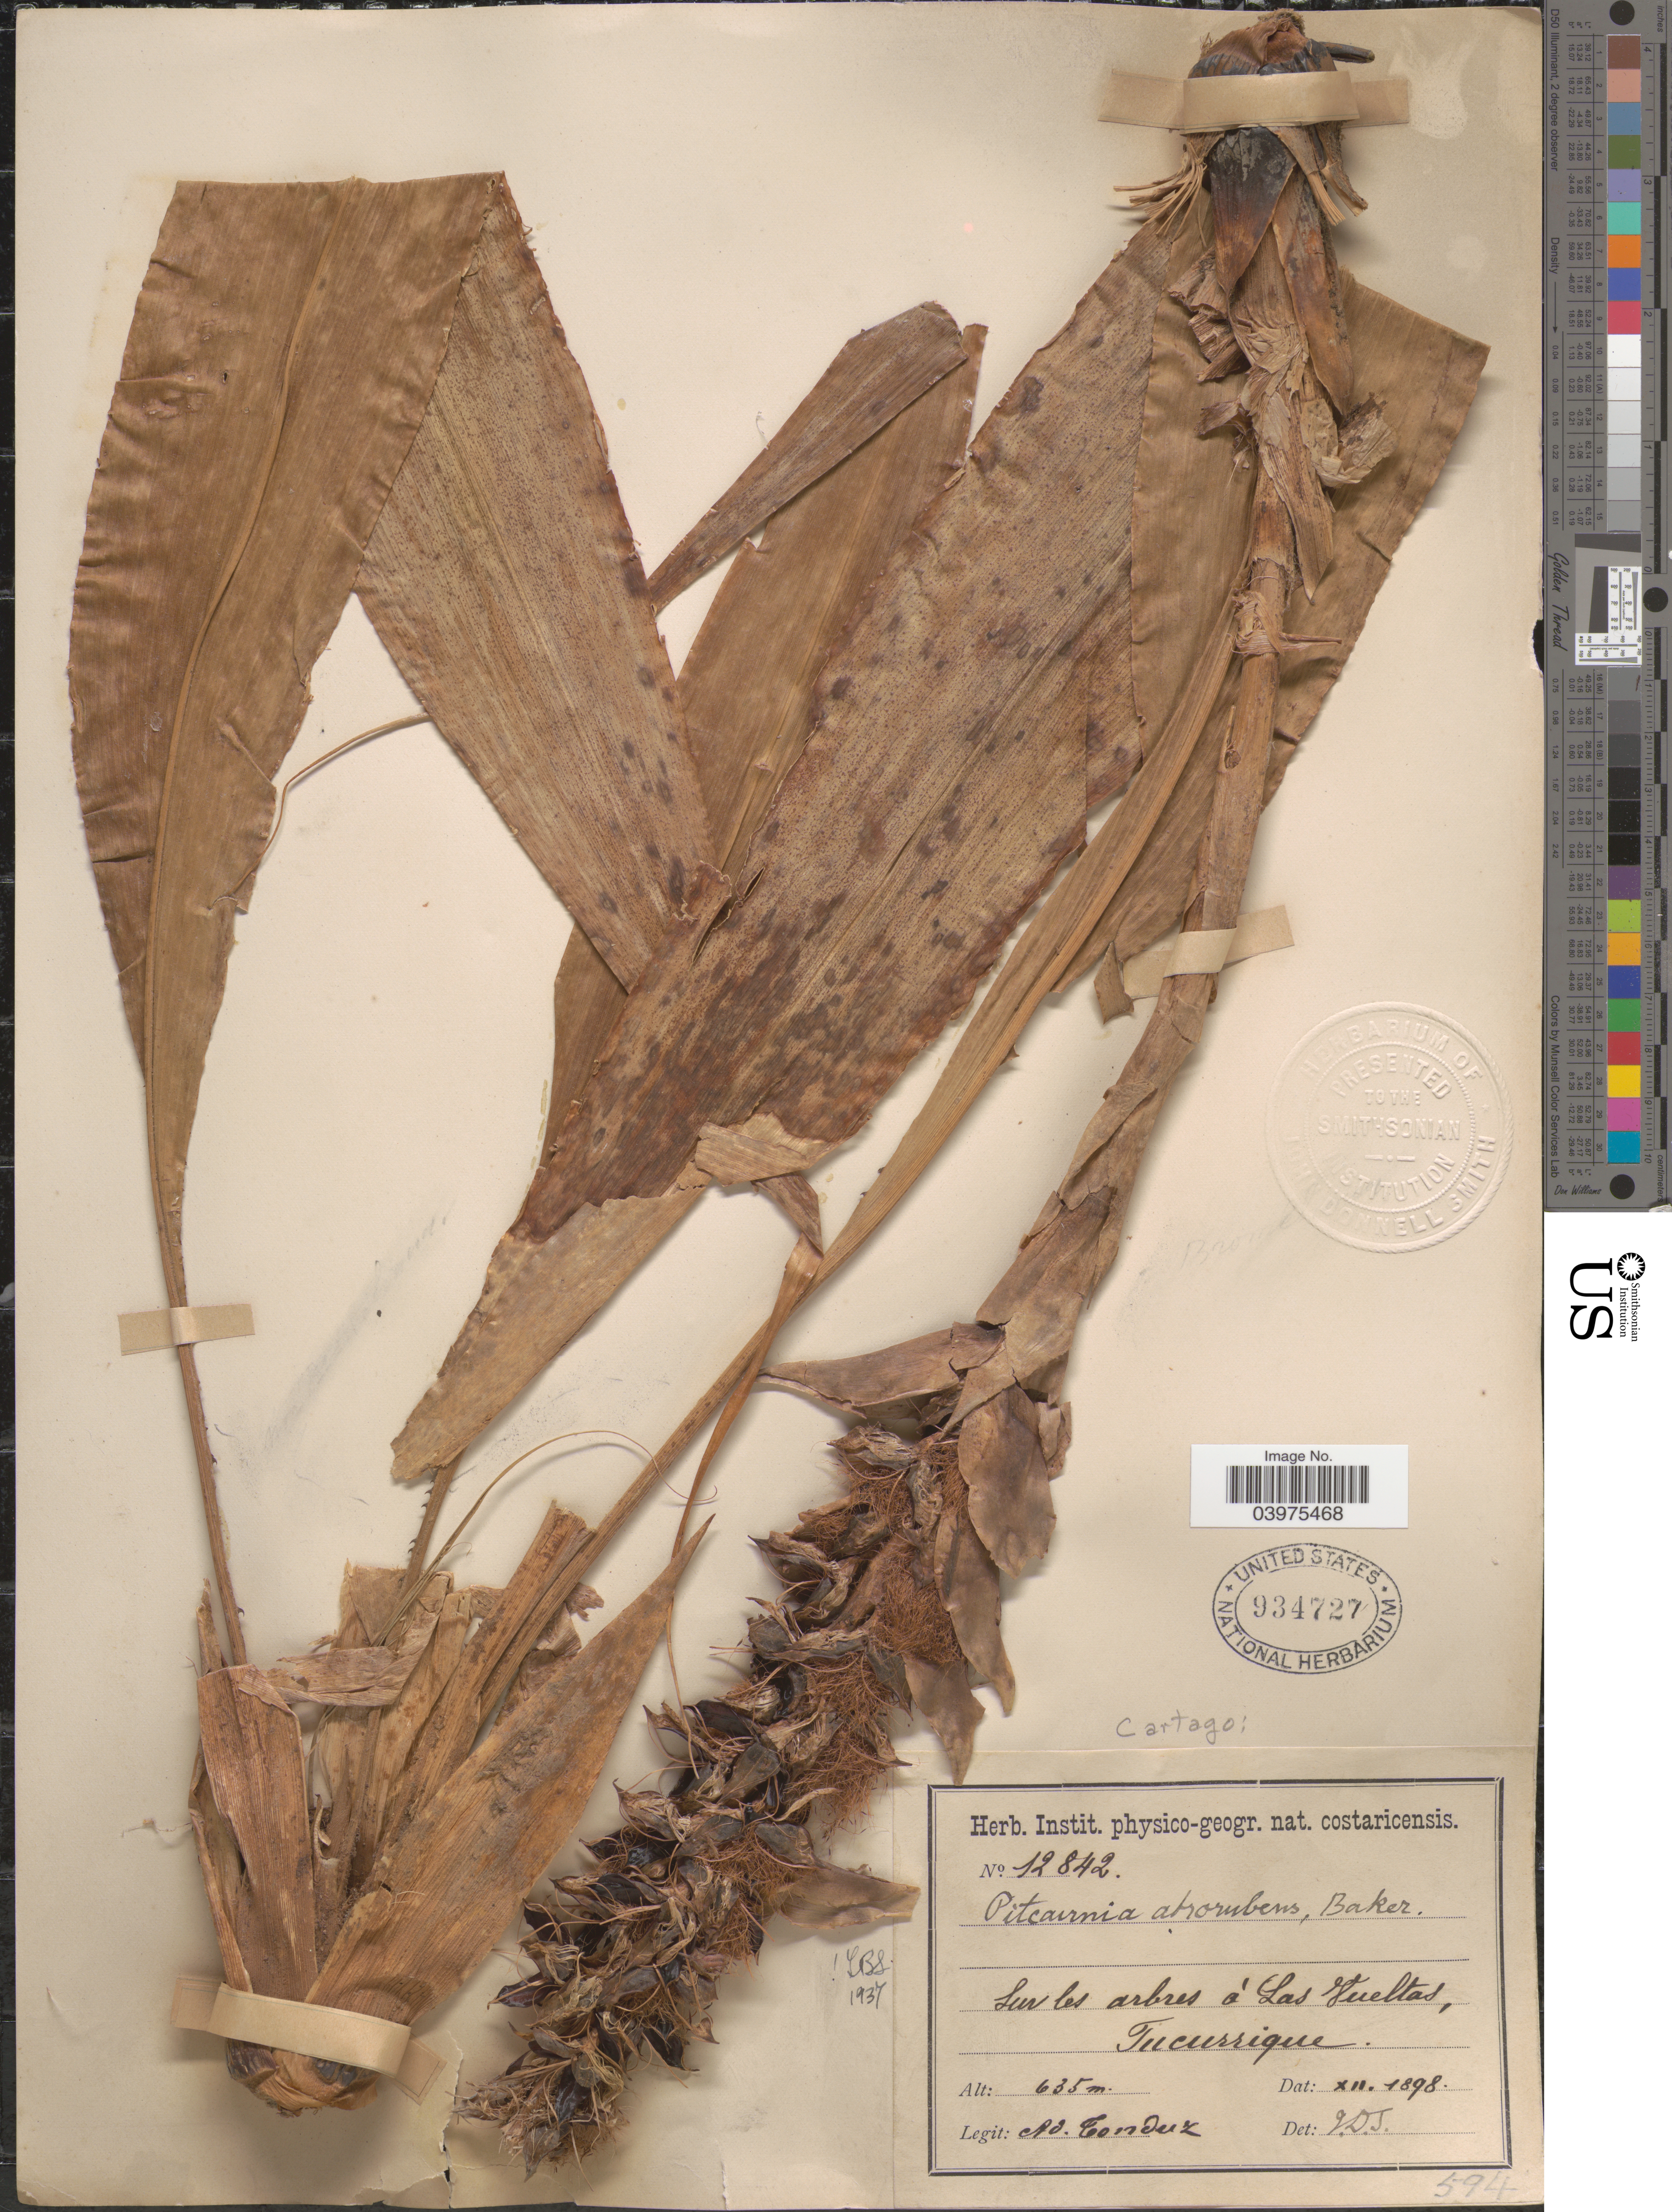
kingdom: Plantae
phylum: Tracheophyta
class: Liliopsida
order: Poales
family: Bromeliaceae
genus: Pitcairnia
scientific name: Pitcairnia atrorubens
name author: (Beer) Baker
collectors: A. Tonduz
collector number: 12842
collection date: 1898-12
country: Costa Rica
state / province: Cartago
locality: Sur les arbres a Las Vueltas, Tucurrique.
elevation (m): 635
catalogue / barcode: US 934727